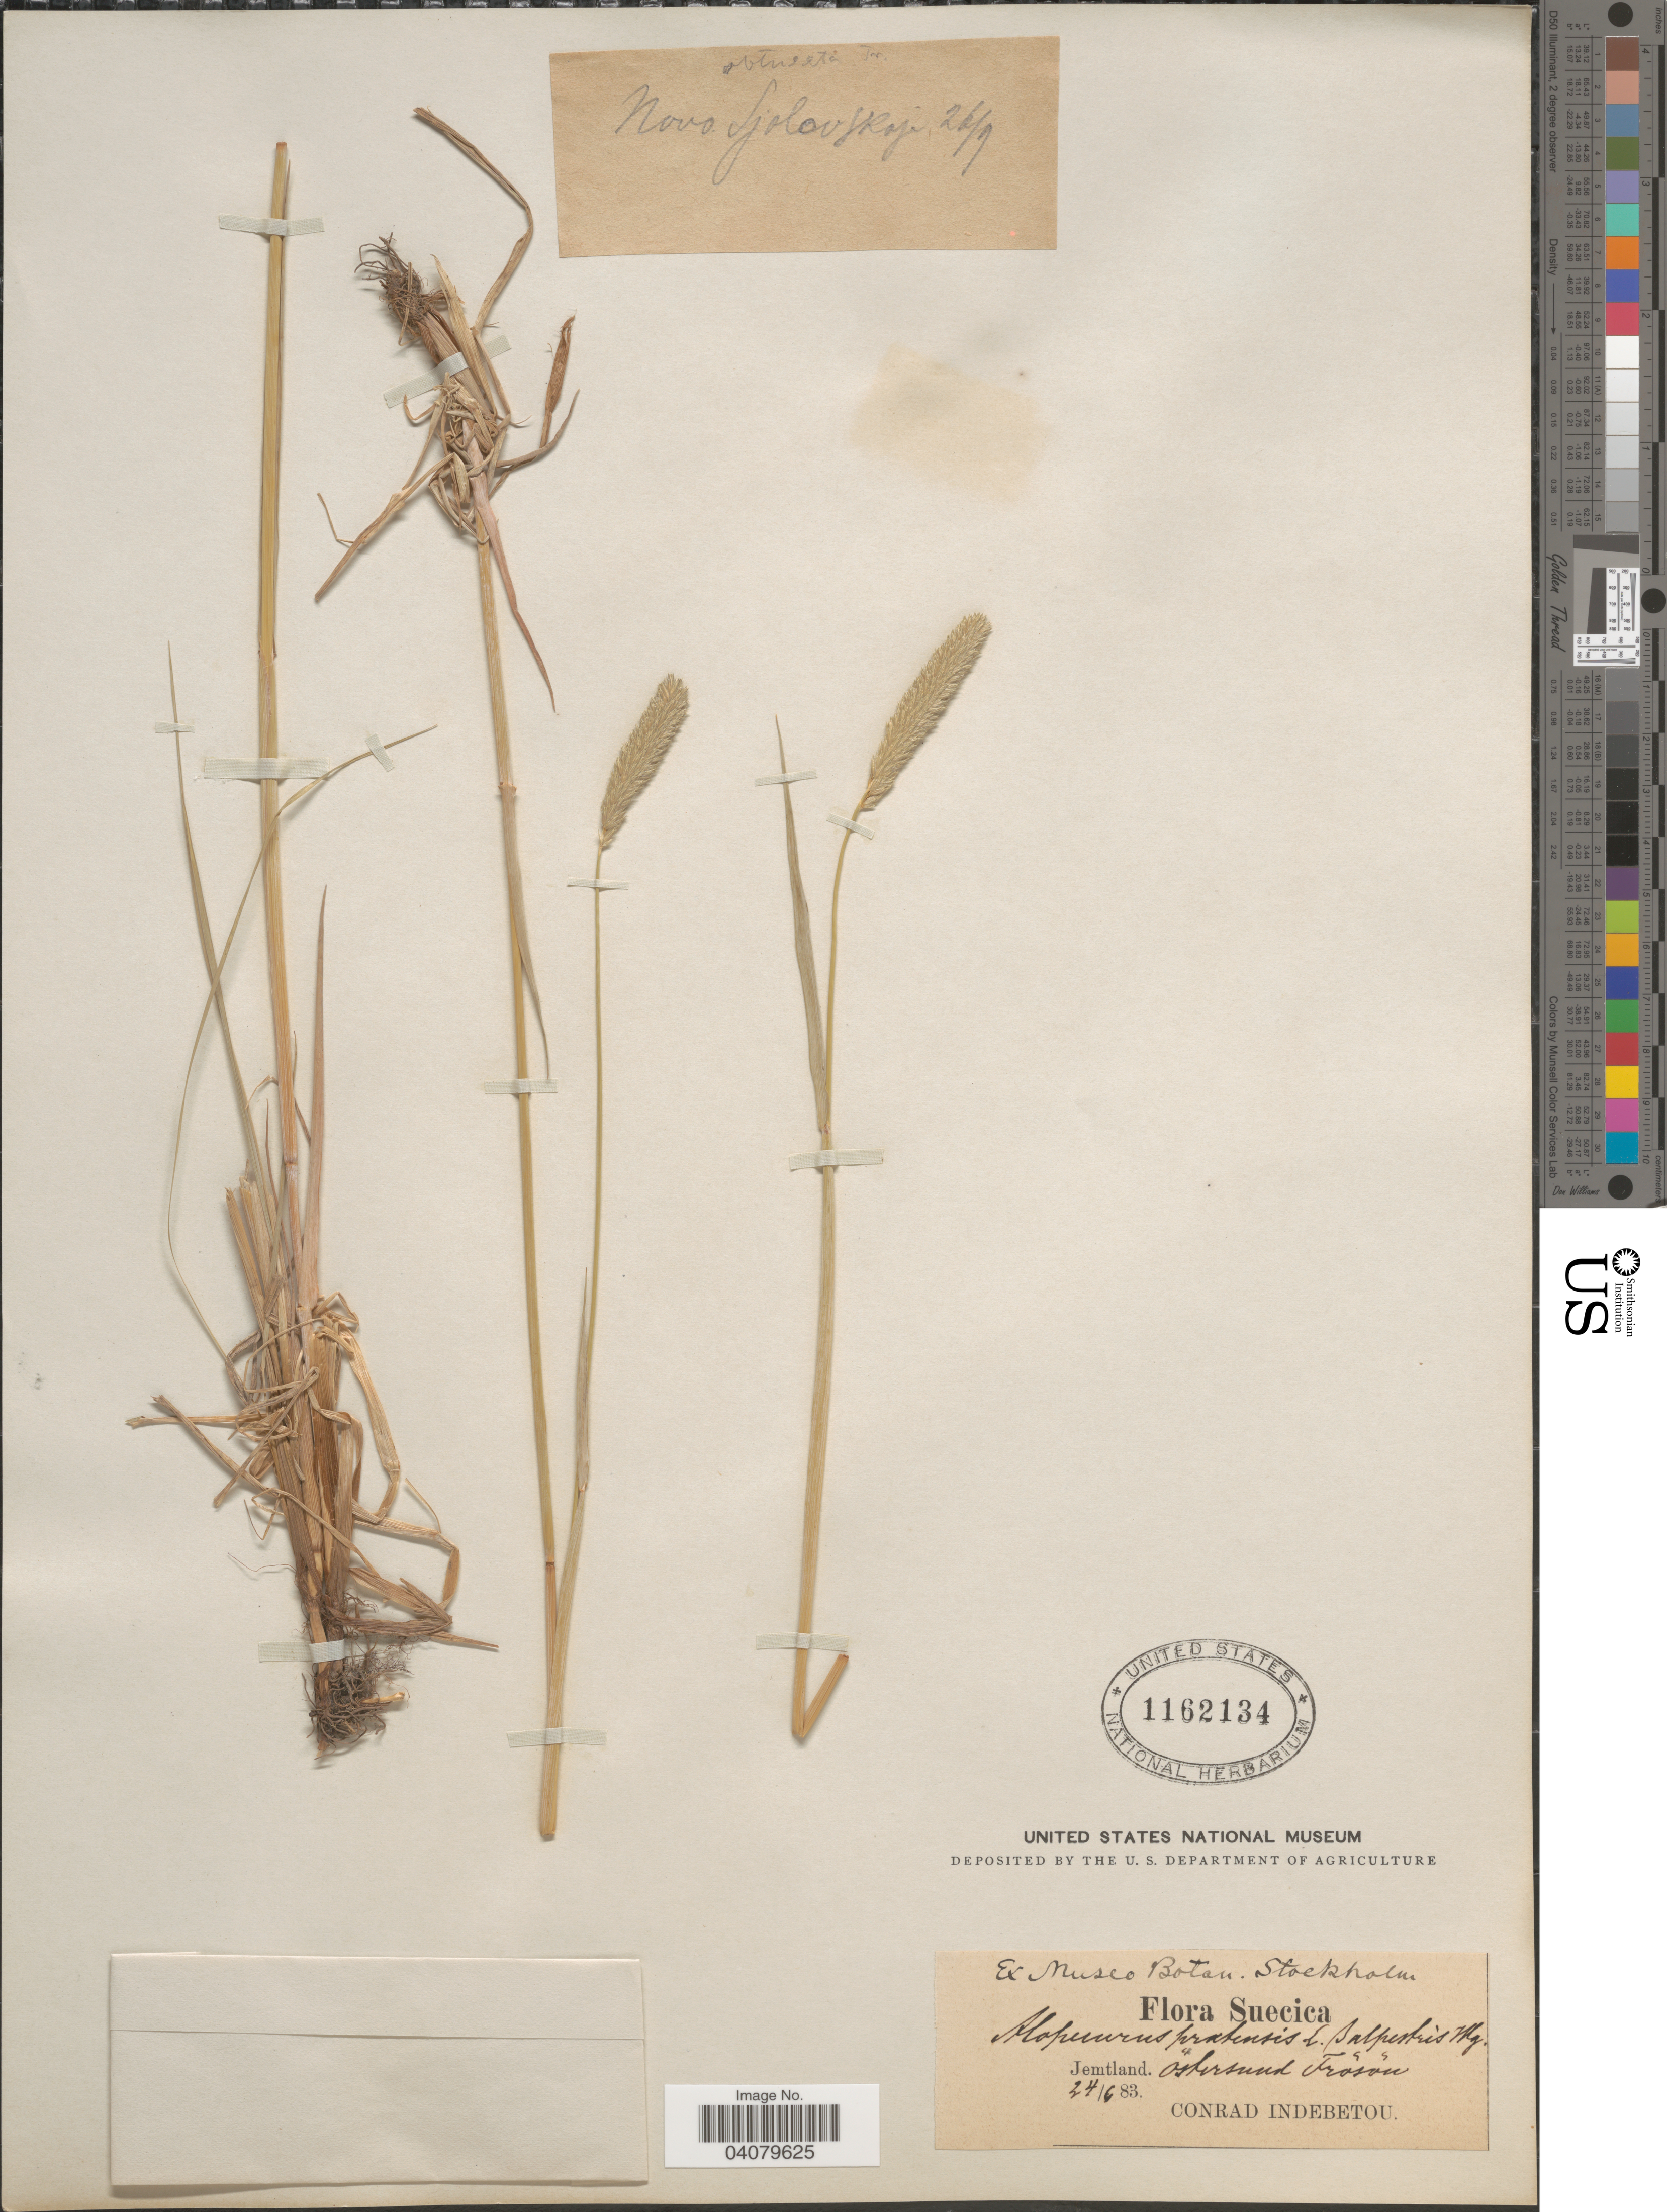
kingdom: Plantae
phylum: Tracheophyta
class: Liliopsida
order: Poales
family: Poaceae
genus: Alopecurus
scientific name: Alopecurus pratensis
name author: L.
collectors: C. Indebetou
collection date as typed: Transcribed d/m/y: 24/6/83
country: Sweden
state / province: Jämtland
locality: Suecica. Jemtland. Östersund Frõsõn.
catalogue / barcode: US 1162134